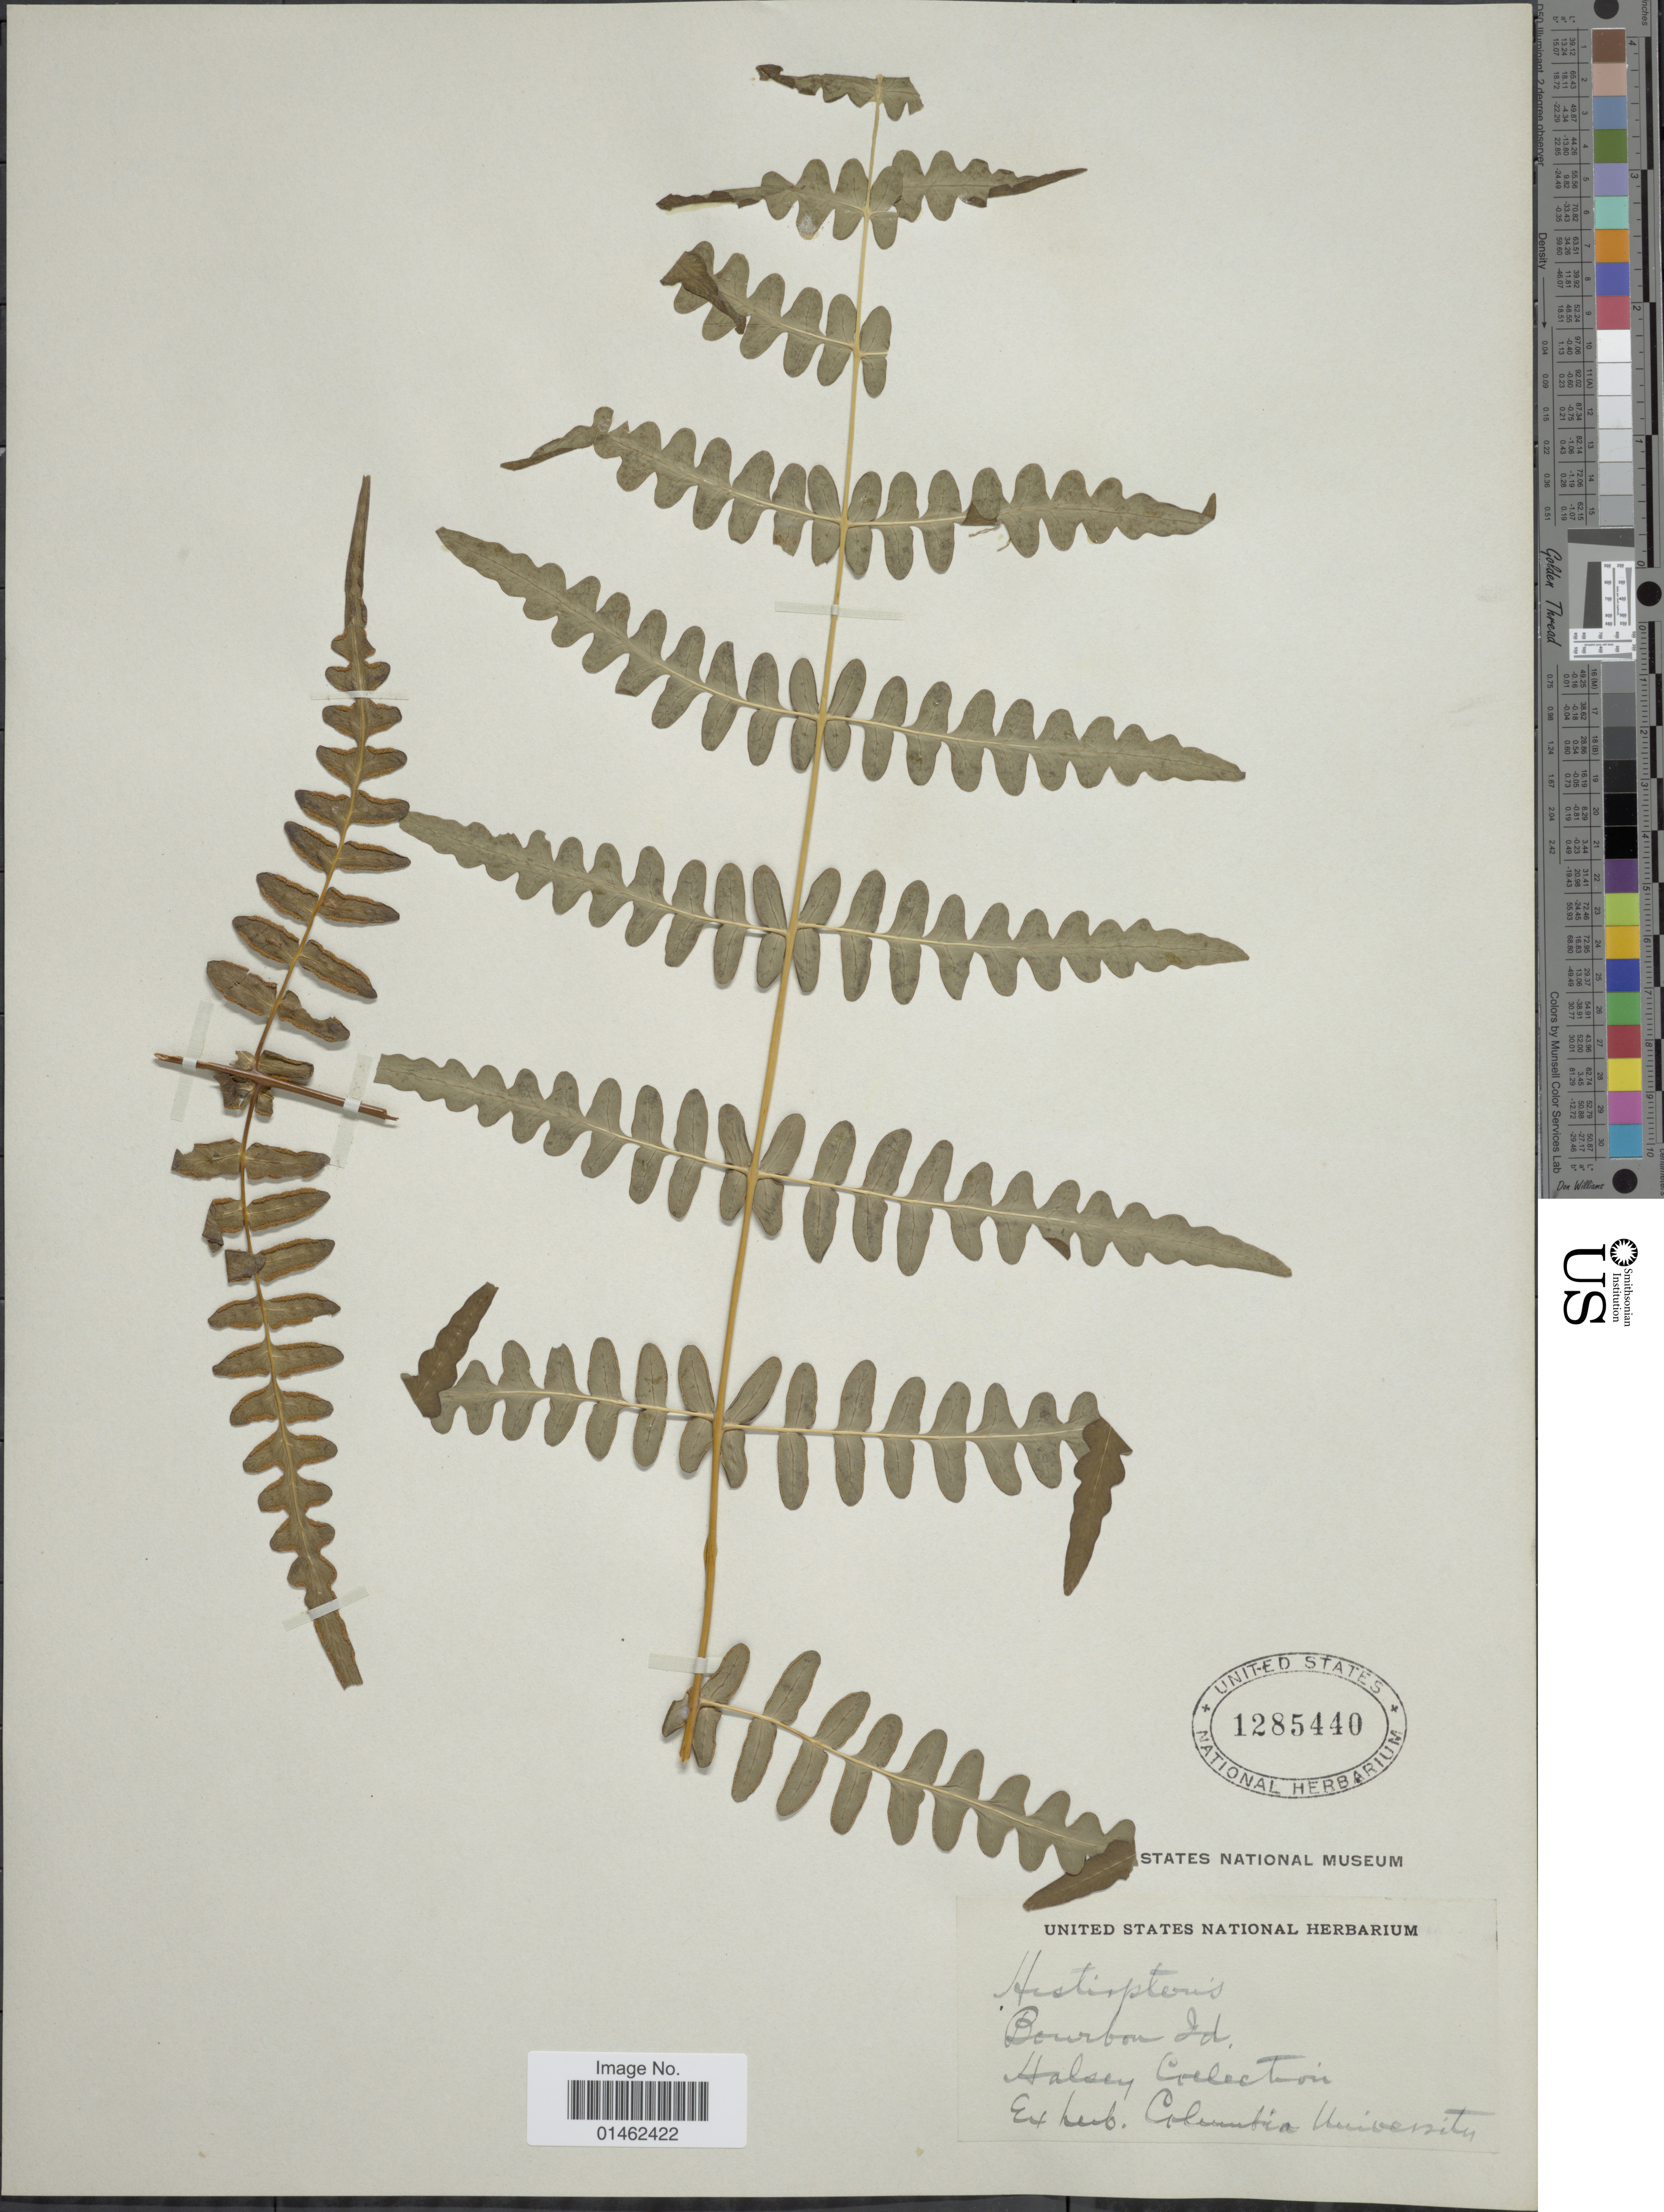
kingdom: Plantae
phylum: Tracheophyta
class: Polypodiopsida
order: Polypodiales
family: Dennstaedtiaceae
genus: Histiopteris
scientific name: Histiopteris incisa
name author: (Thunb.) J. Sm.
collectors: Halsey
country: Reunion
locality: Bourbon Id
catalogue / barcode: US 1285440